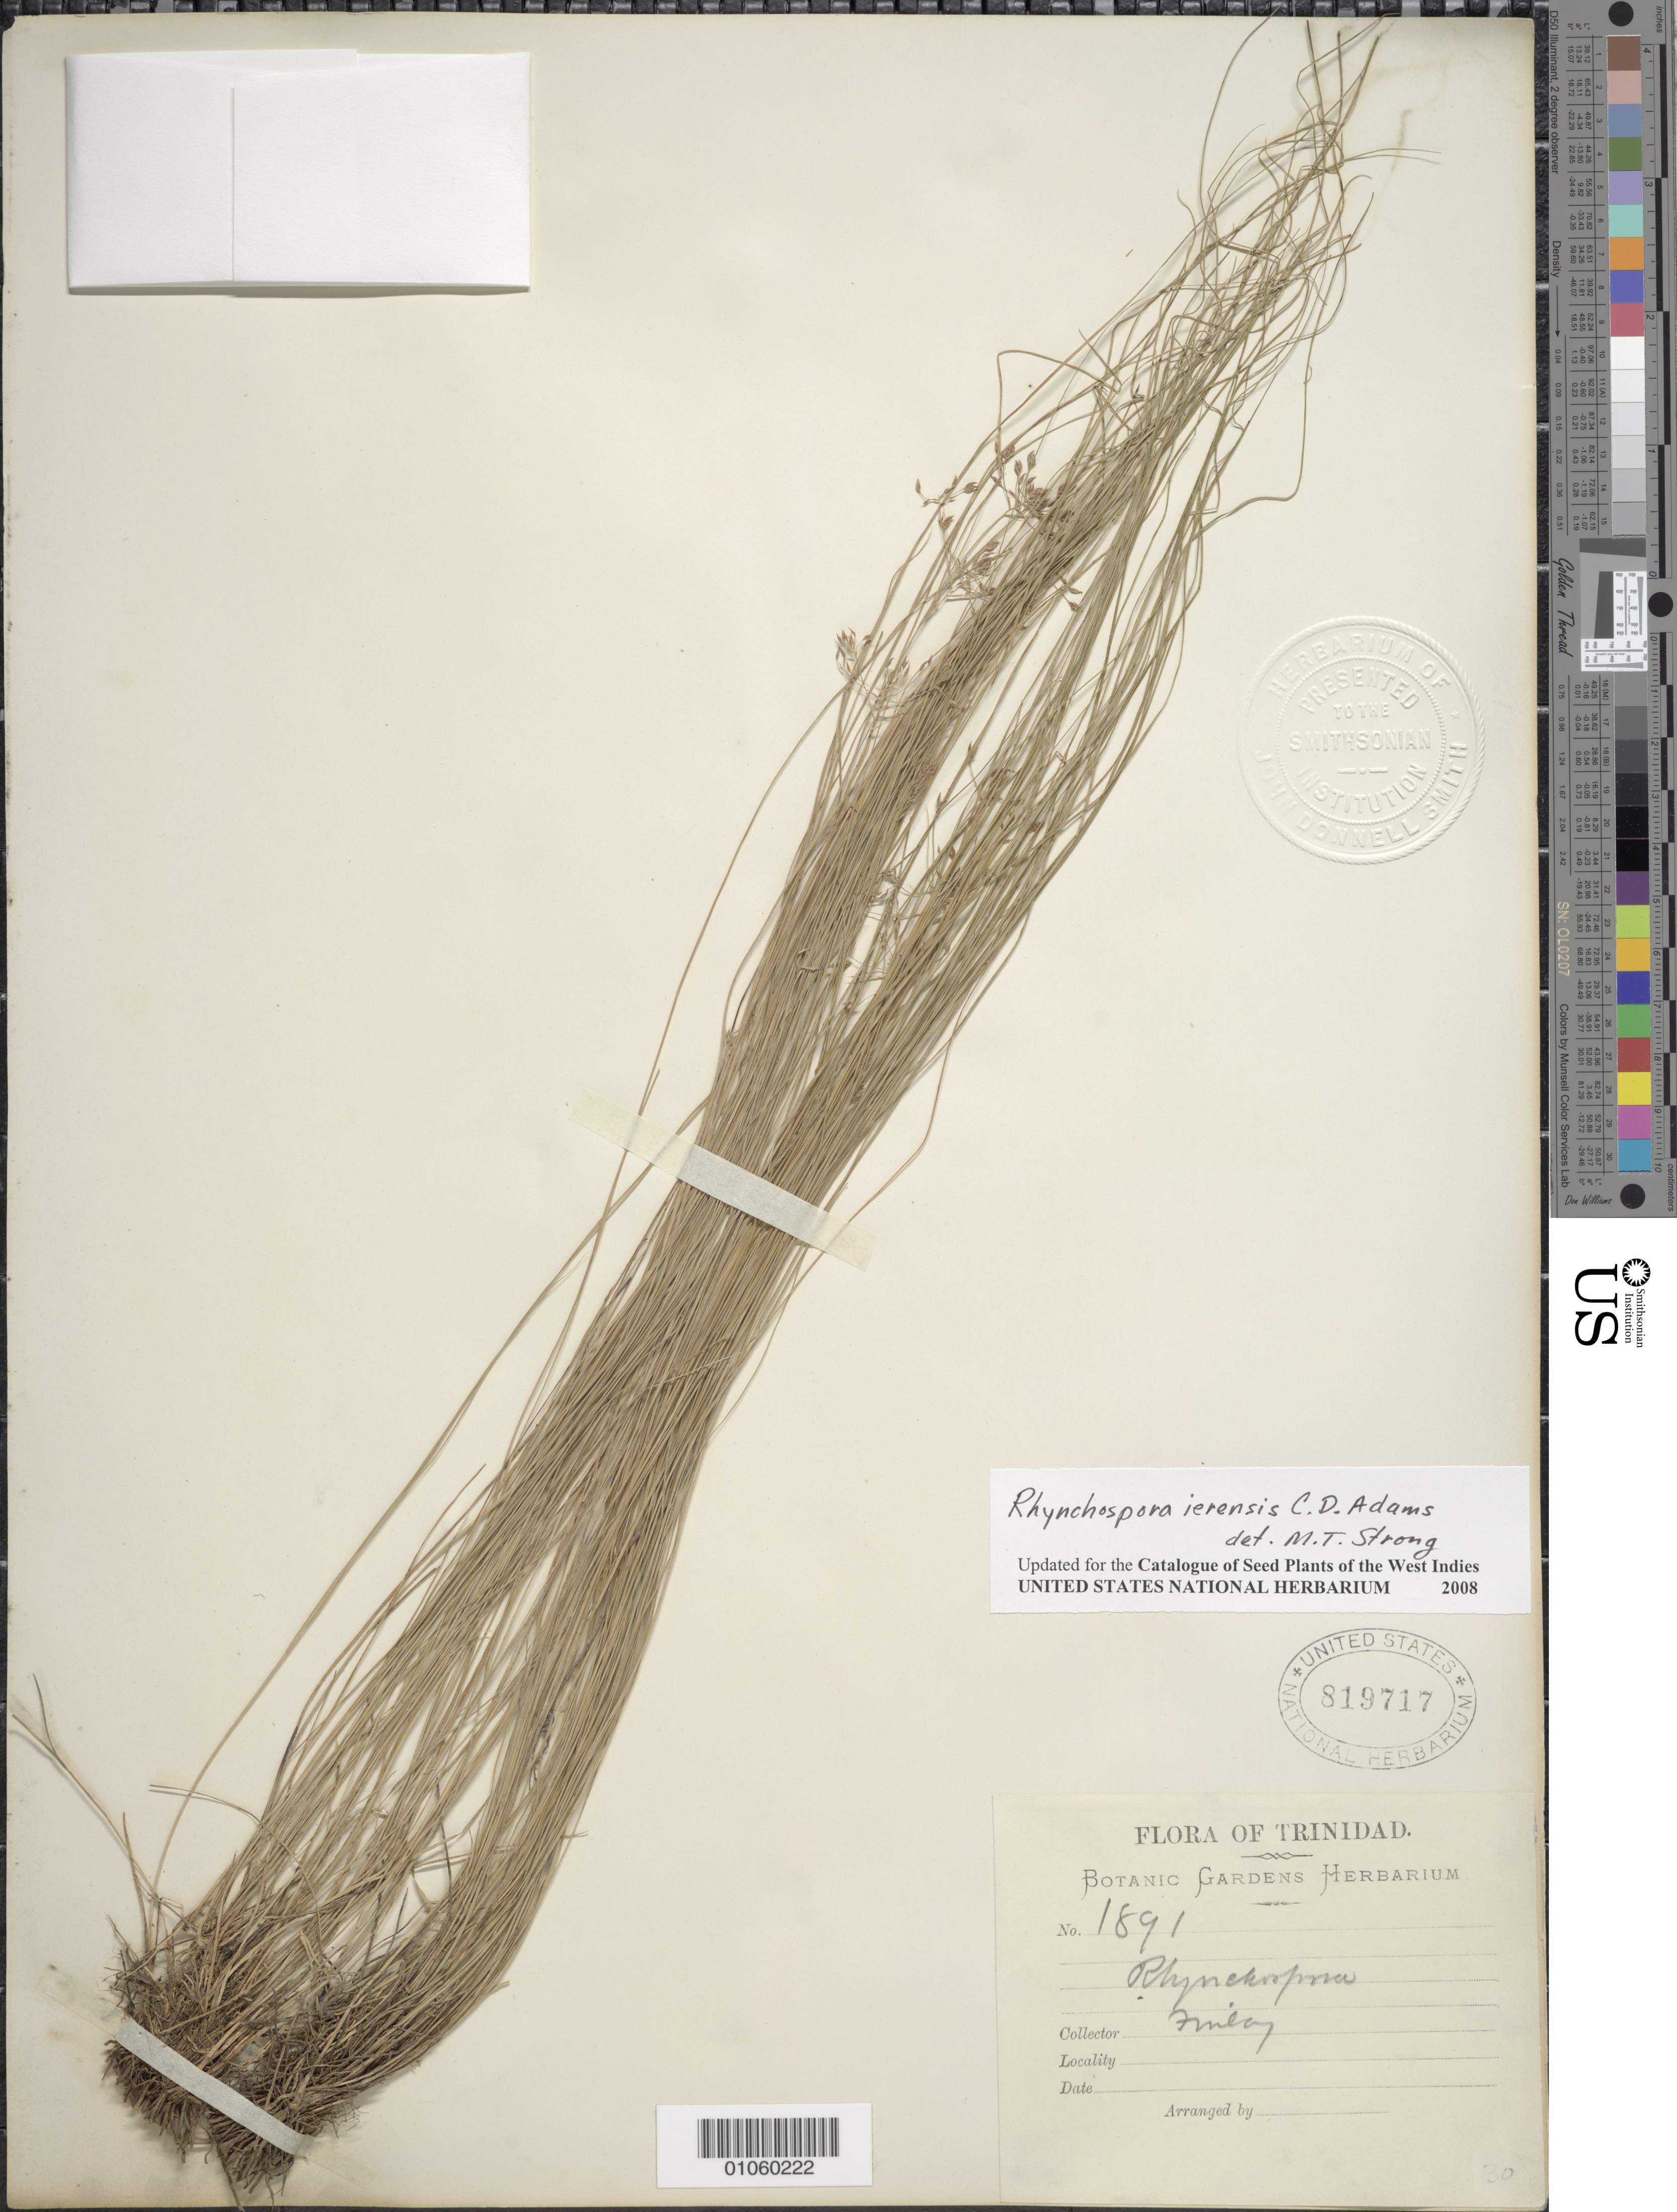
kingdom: Plantae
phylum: Tracheophyta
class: Liliopsida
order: Poales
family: Cyperaceae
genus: Rhynchospora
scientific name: Rhynchospora ierensis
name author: C.D. Adams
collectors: -. Finlay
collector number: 1891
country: Trinidad and Tobago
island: Trinidad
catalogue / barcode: US 819717